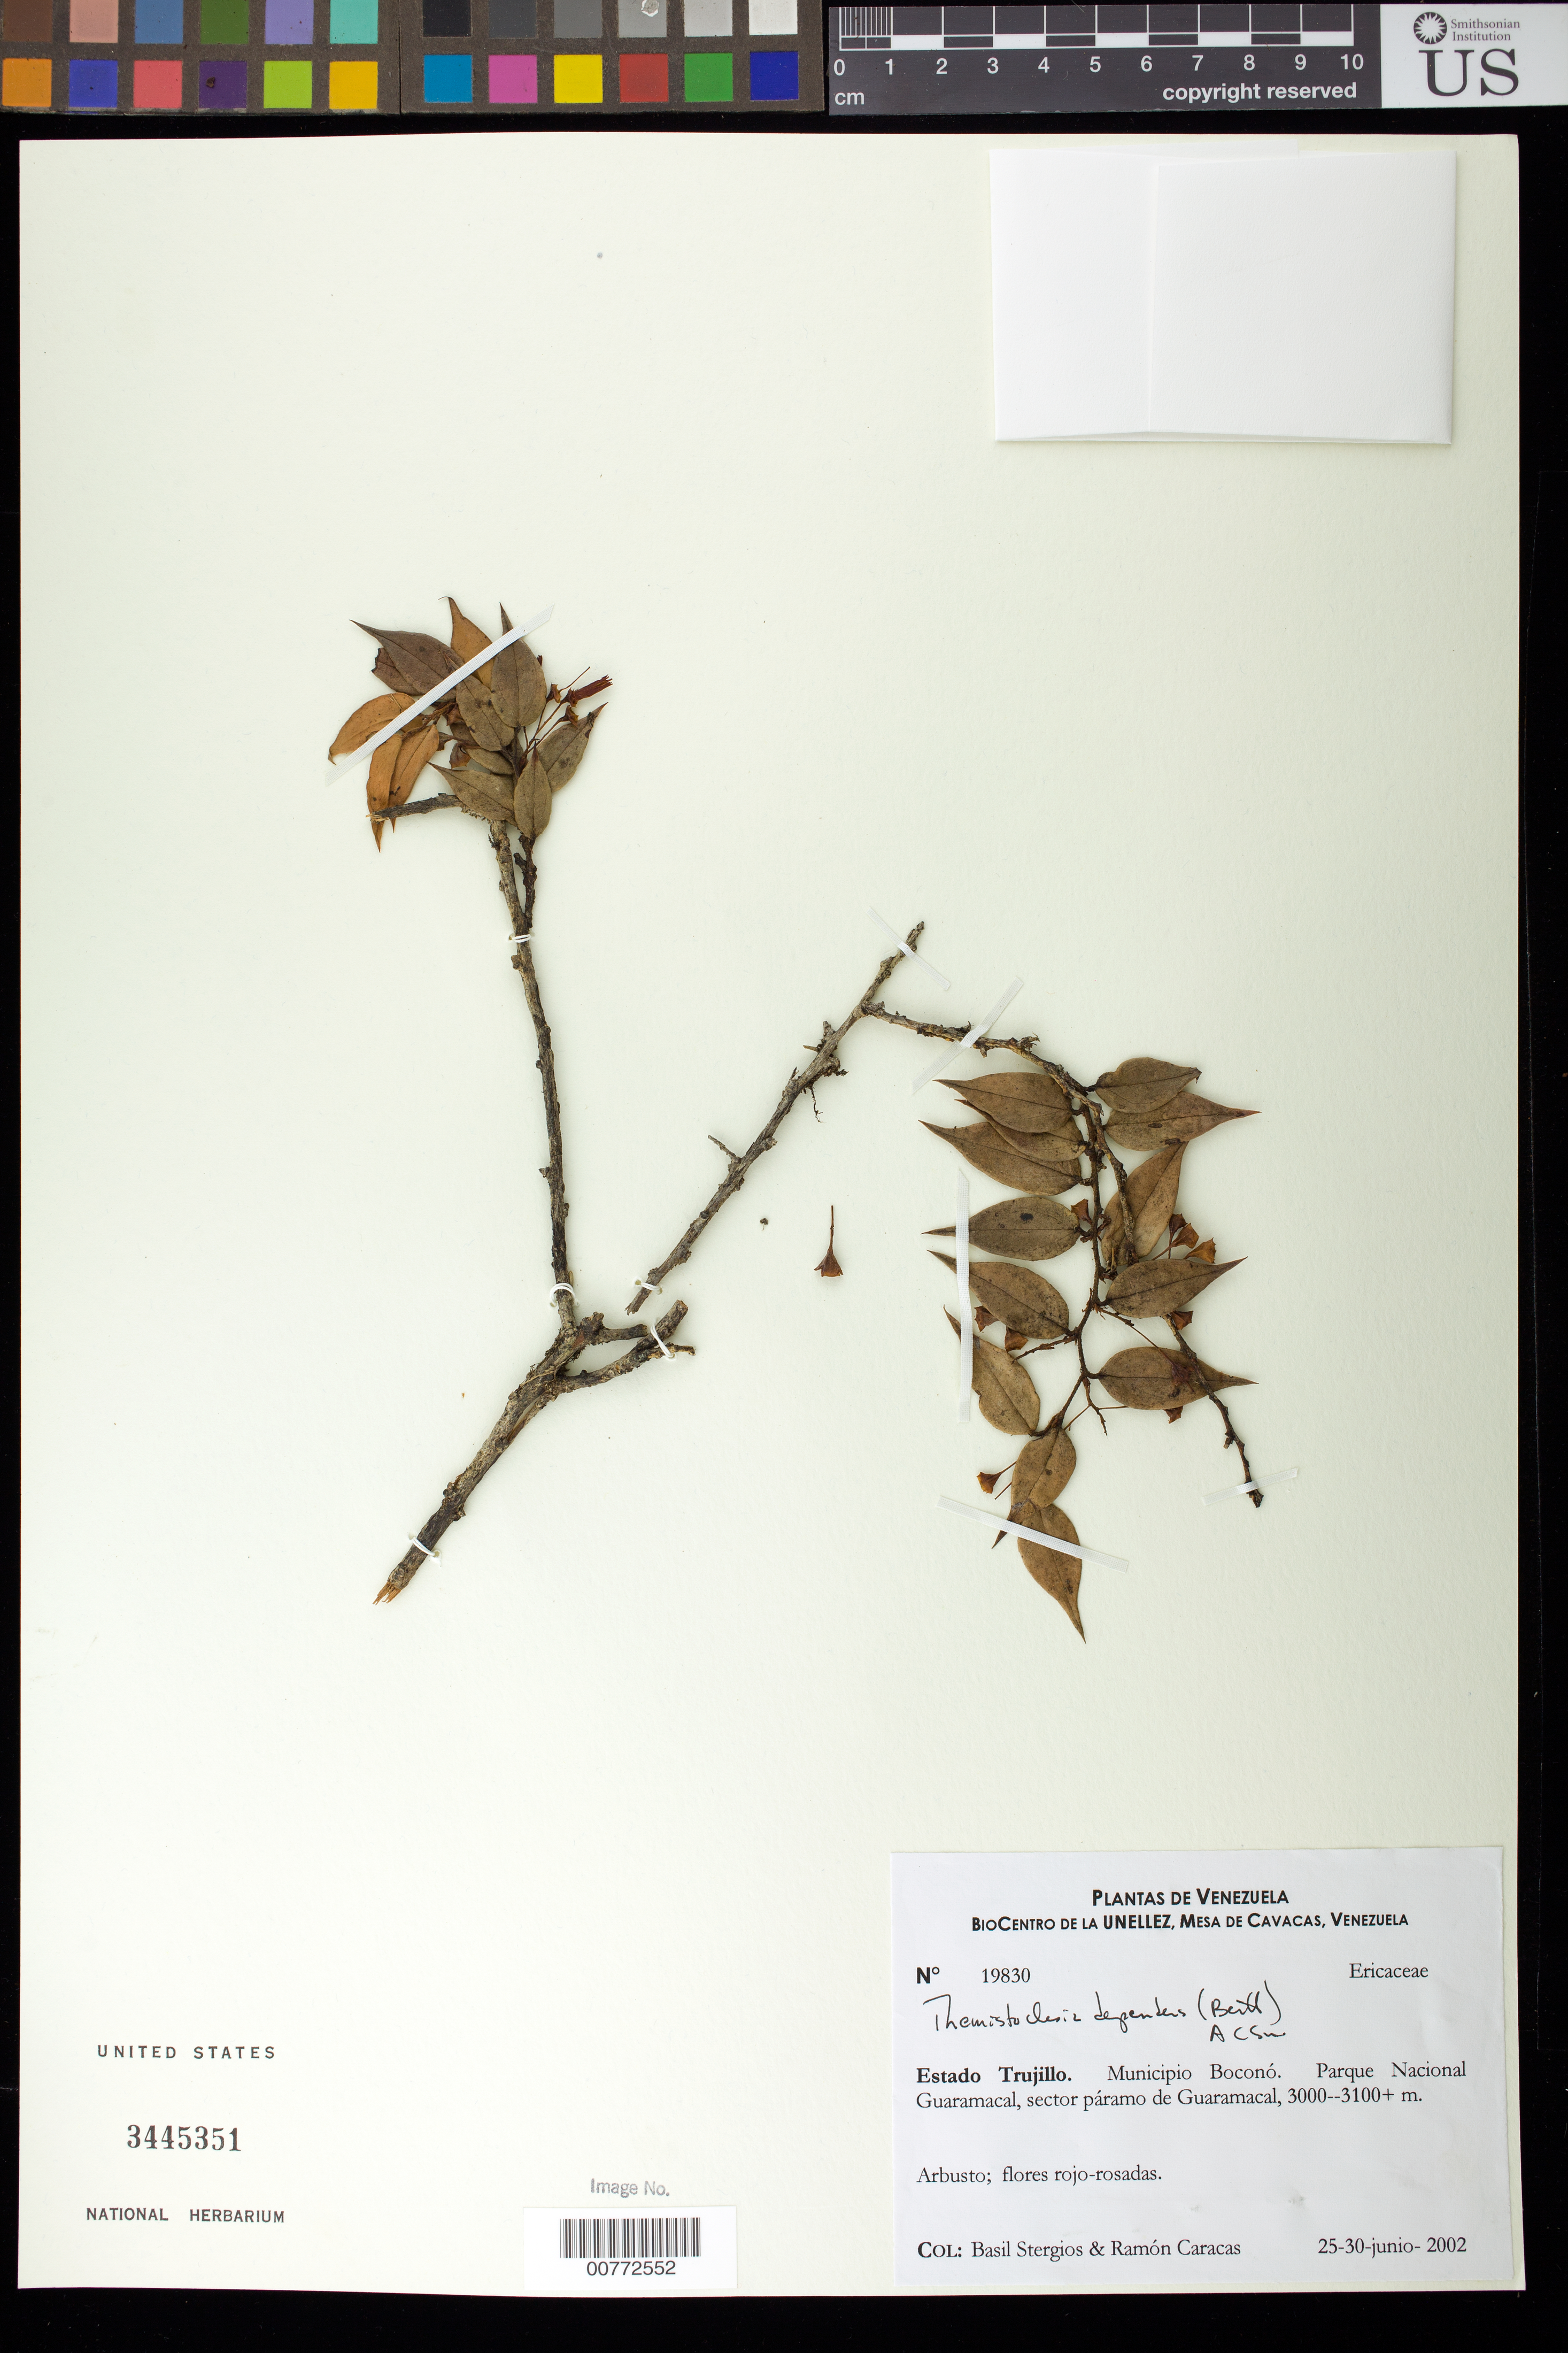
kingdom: Plantae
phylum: Tracheophyta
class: Magnoliopsida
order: Ericales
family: Ericaceae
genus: Themistoclesia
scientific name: Themistoclesia dependens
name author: (Benth.) A.C. Sm.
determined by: Stergios, B. G.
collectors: B. G. Stergios & R. Caracas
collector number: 19830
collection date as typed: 25 Jun 2002 to 30 Jun 2002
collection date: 2002-06-25/2002-06-30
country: Venezuela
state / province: Trujillo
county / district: Boconó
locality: Parque Nacional Guaramacal, páramo de Guaramacal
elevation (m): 3000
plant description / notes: PORT, US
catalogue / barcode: US 3445351